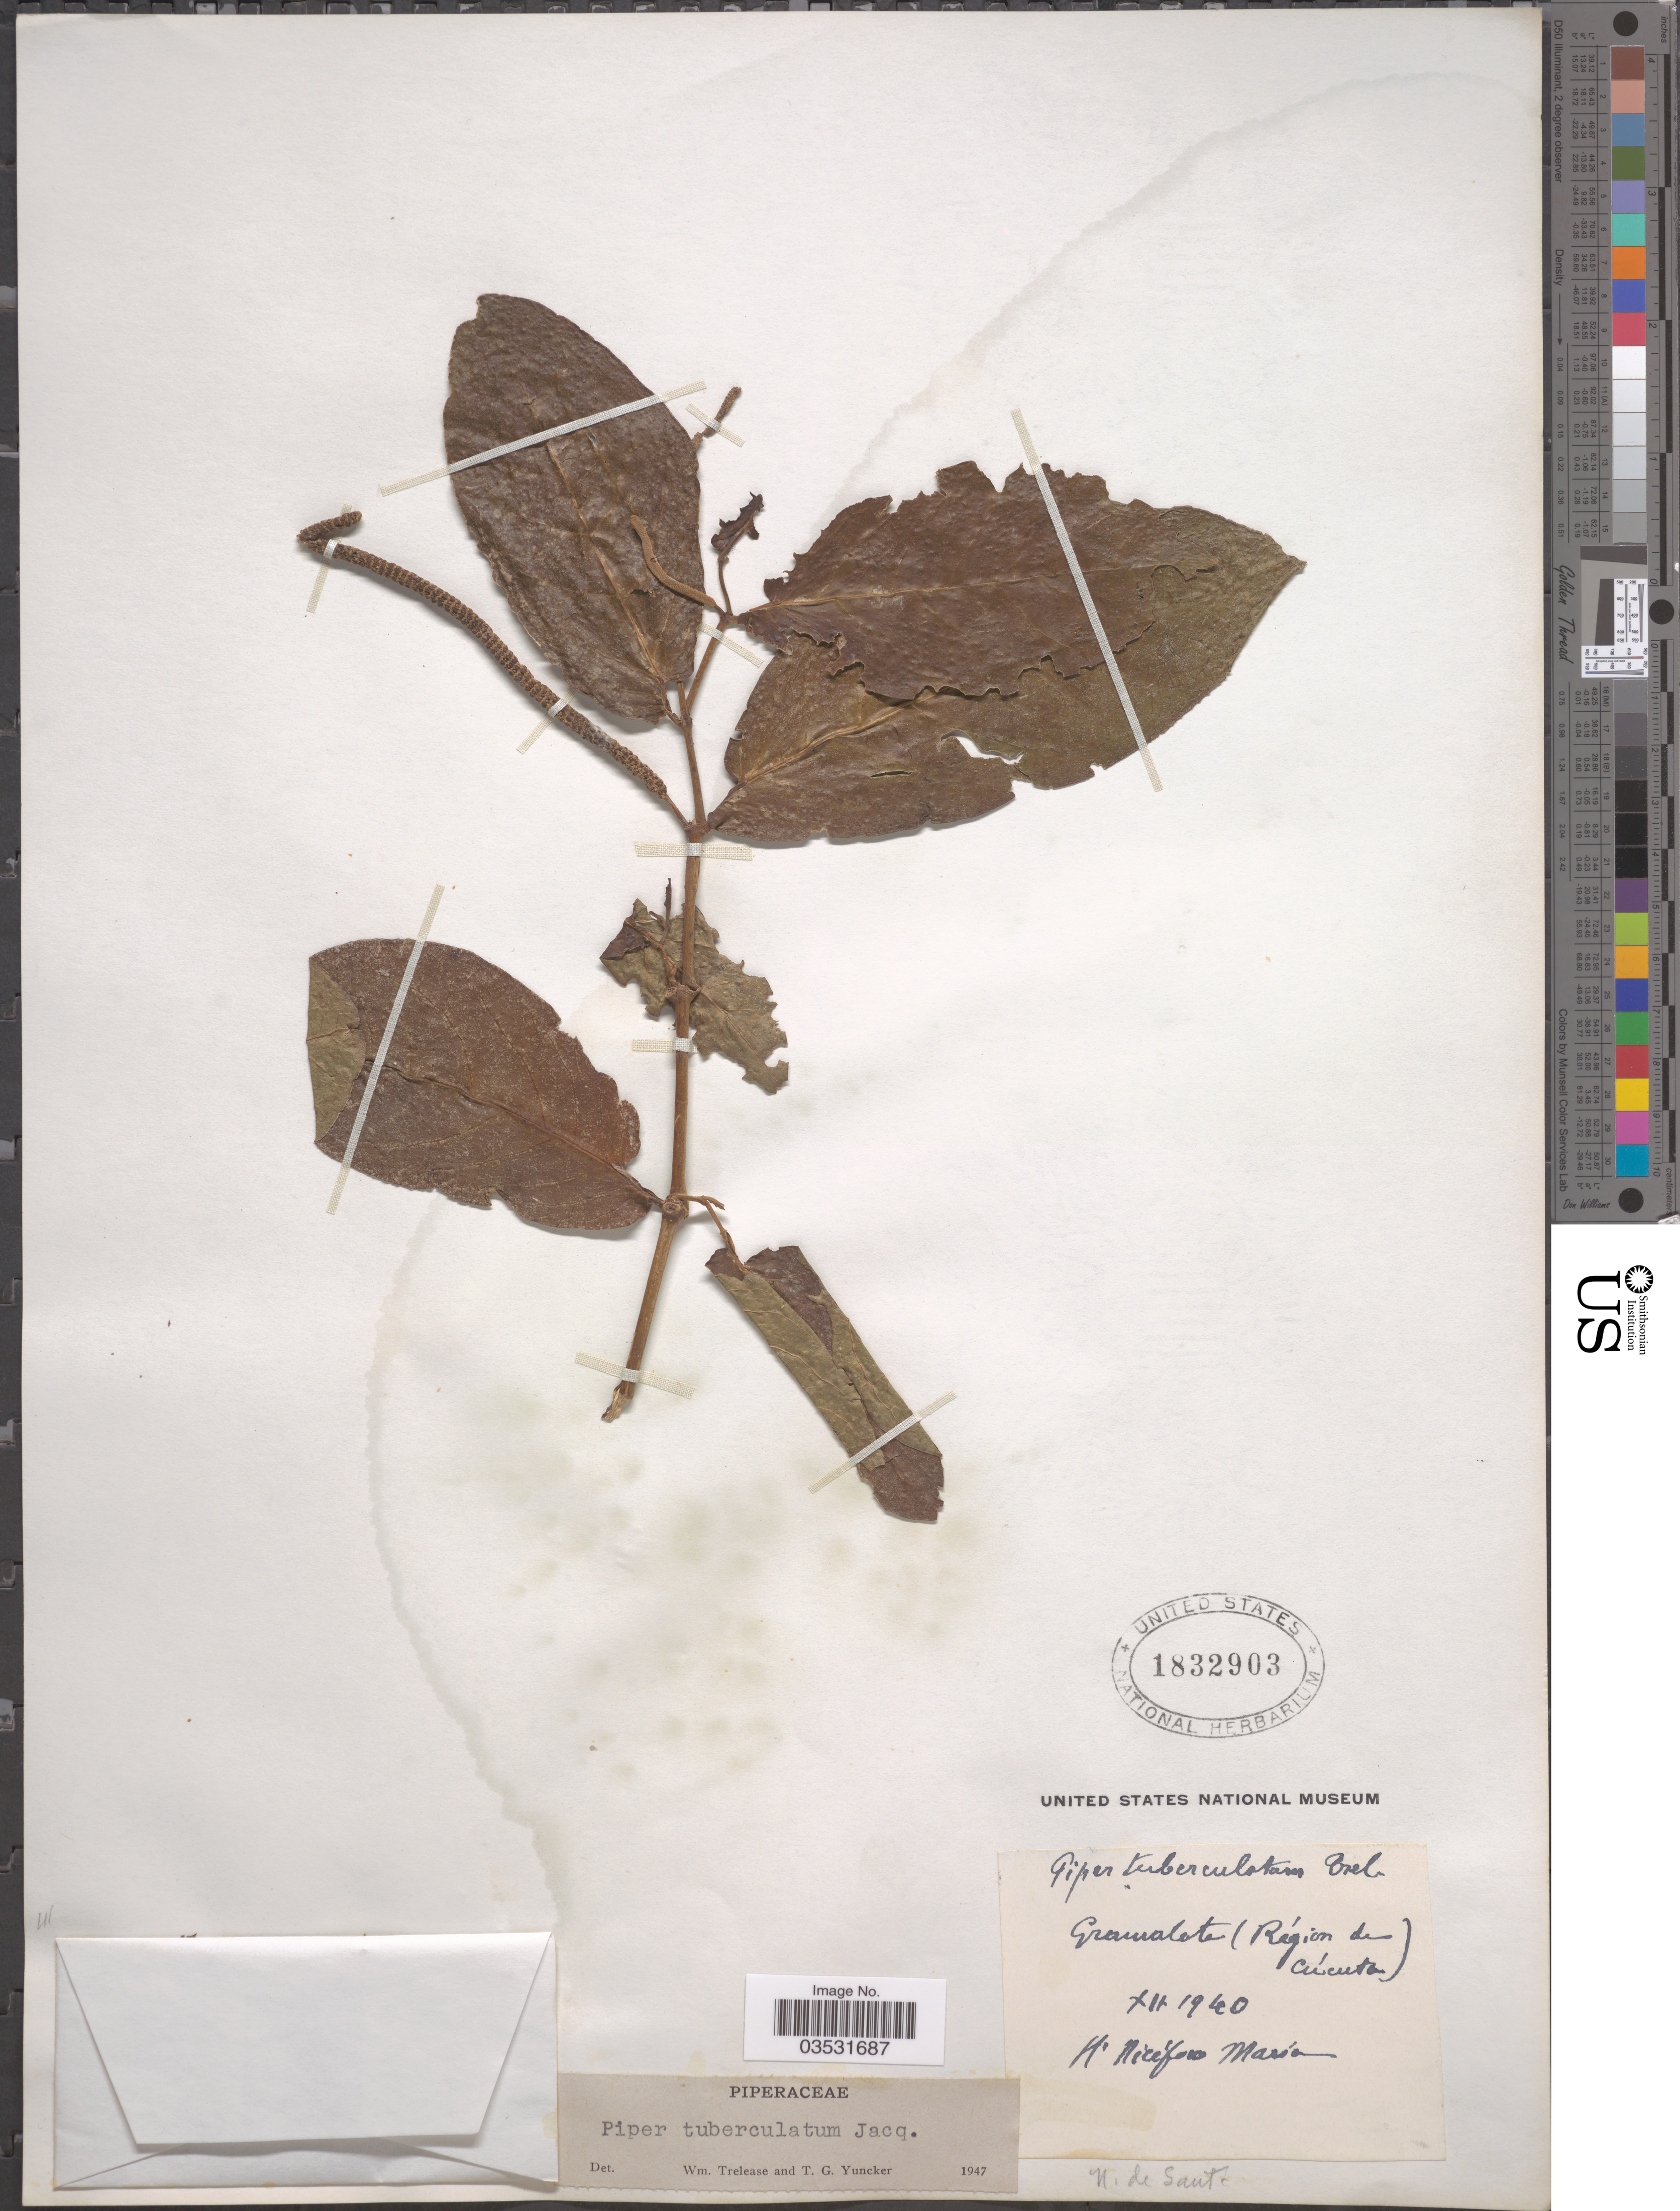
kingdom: Plantae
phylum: Tracheophyta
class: Magnoliopsida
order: Piperales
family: Piperaceae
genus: Piper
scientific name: Piper tuberculatum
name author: Jacq.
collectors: M. Niceforo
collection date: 1940-12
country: Colombia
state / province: Norte de Santander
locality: Gramalote (Région de Cúcuta). N. de Sant.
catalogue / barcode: US 1832903